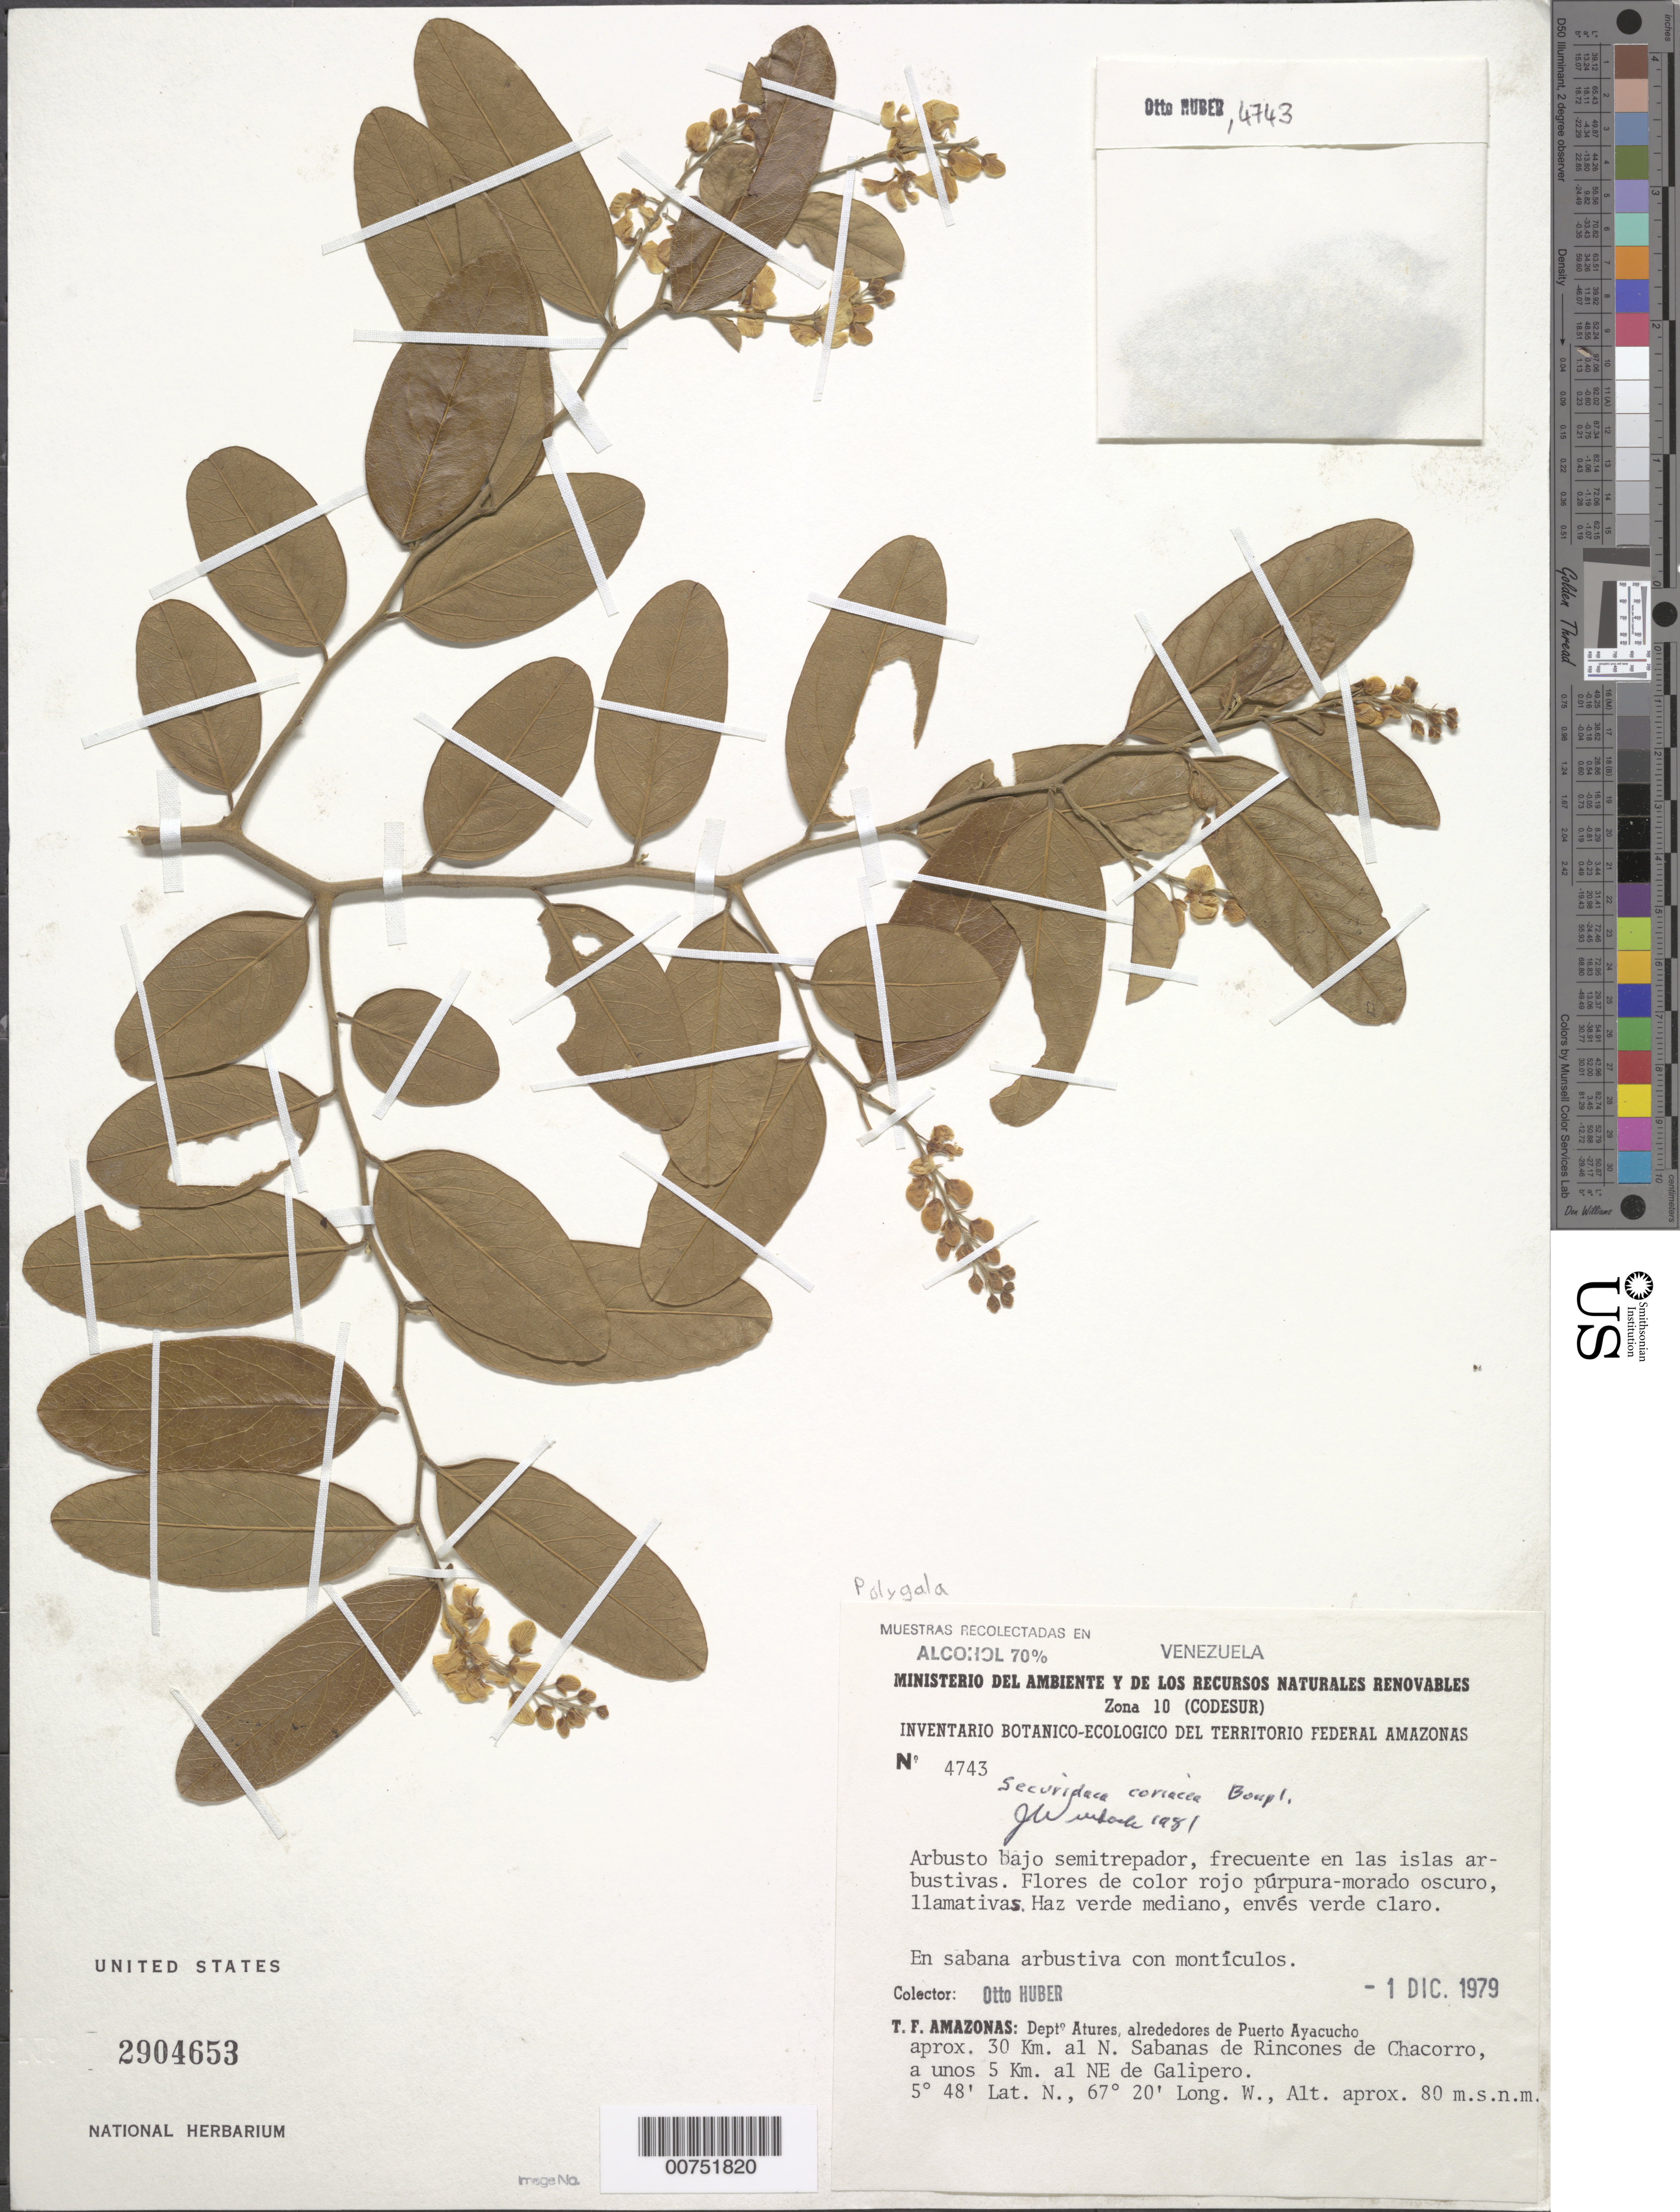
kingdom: Plantae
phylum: Tracheophyta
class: Magnoliopsida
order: Fabales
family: Polygalaceae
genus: Securidaca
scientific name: Securidaca coriacea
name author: Bonpl. ex Steud.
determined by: Wurdack, John J., (US), US (UNITED STATES)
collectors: O. Huber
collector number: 4743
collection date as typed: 1-Dec-79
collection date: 1979-12-01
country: Venezuela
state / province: Amazonas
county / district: Atures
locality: Puerto Ayacucho, aprox. 30 km N; Sabanas de Rincones de Chacorro, a unos 5 km al NE de Galipero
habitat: Sabana arbustiva con monticulos; en islas arbustivaas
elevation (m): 80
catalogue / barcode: US 2904653